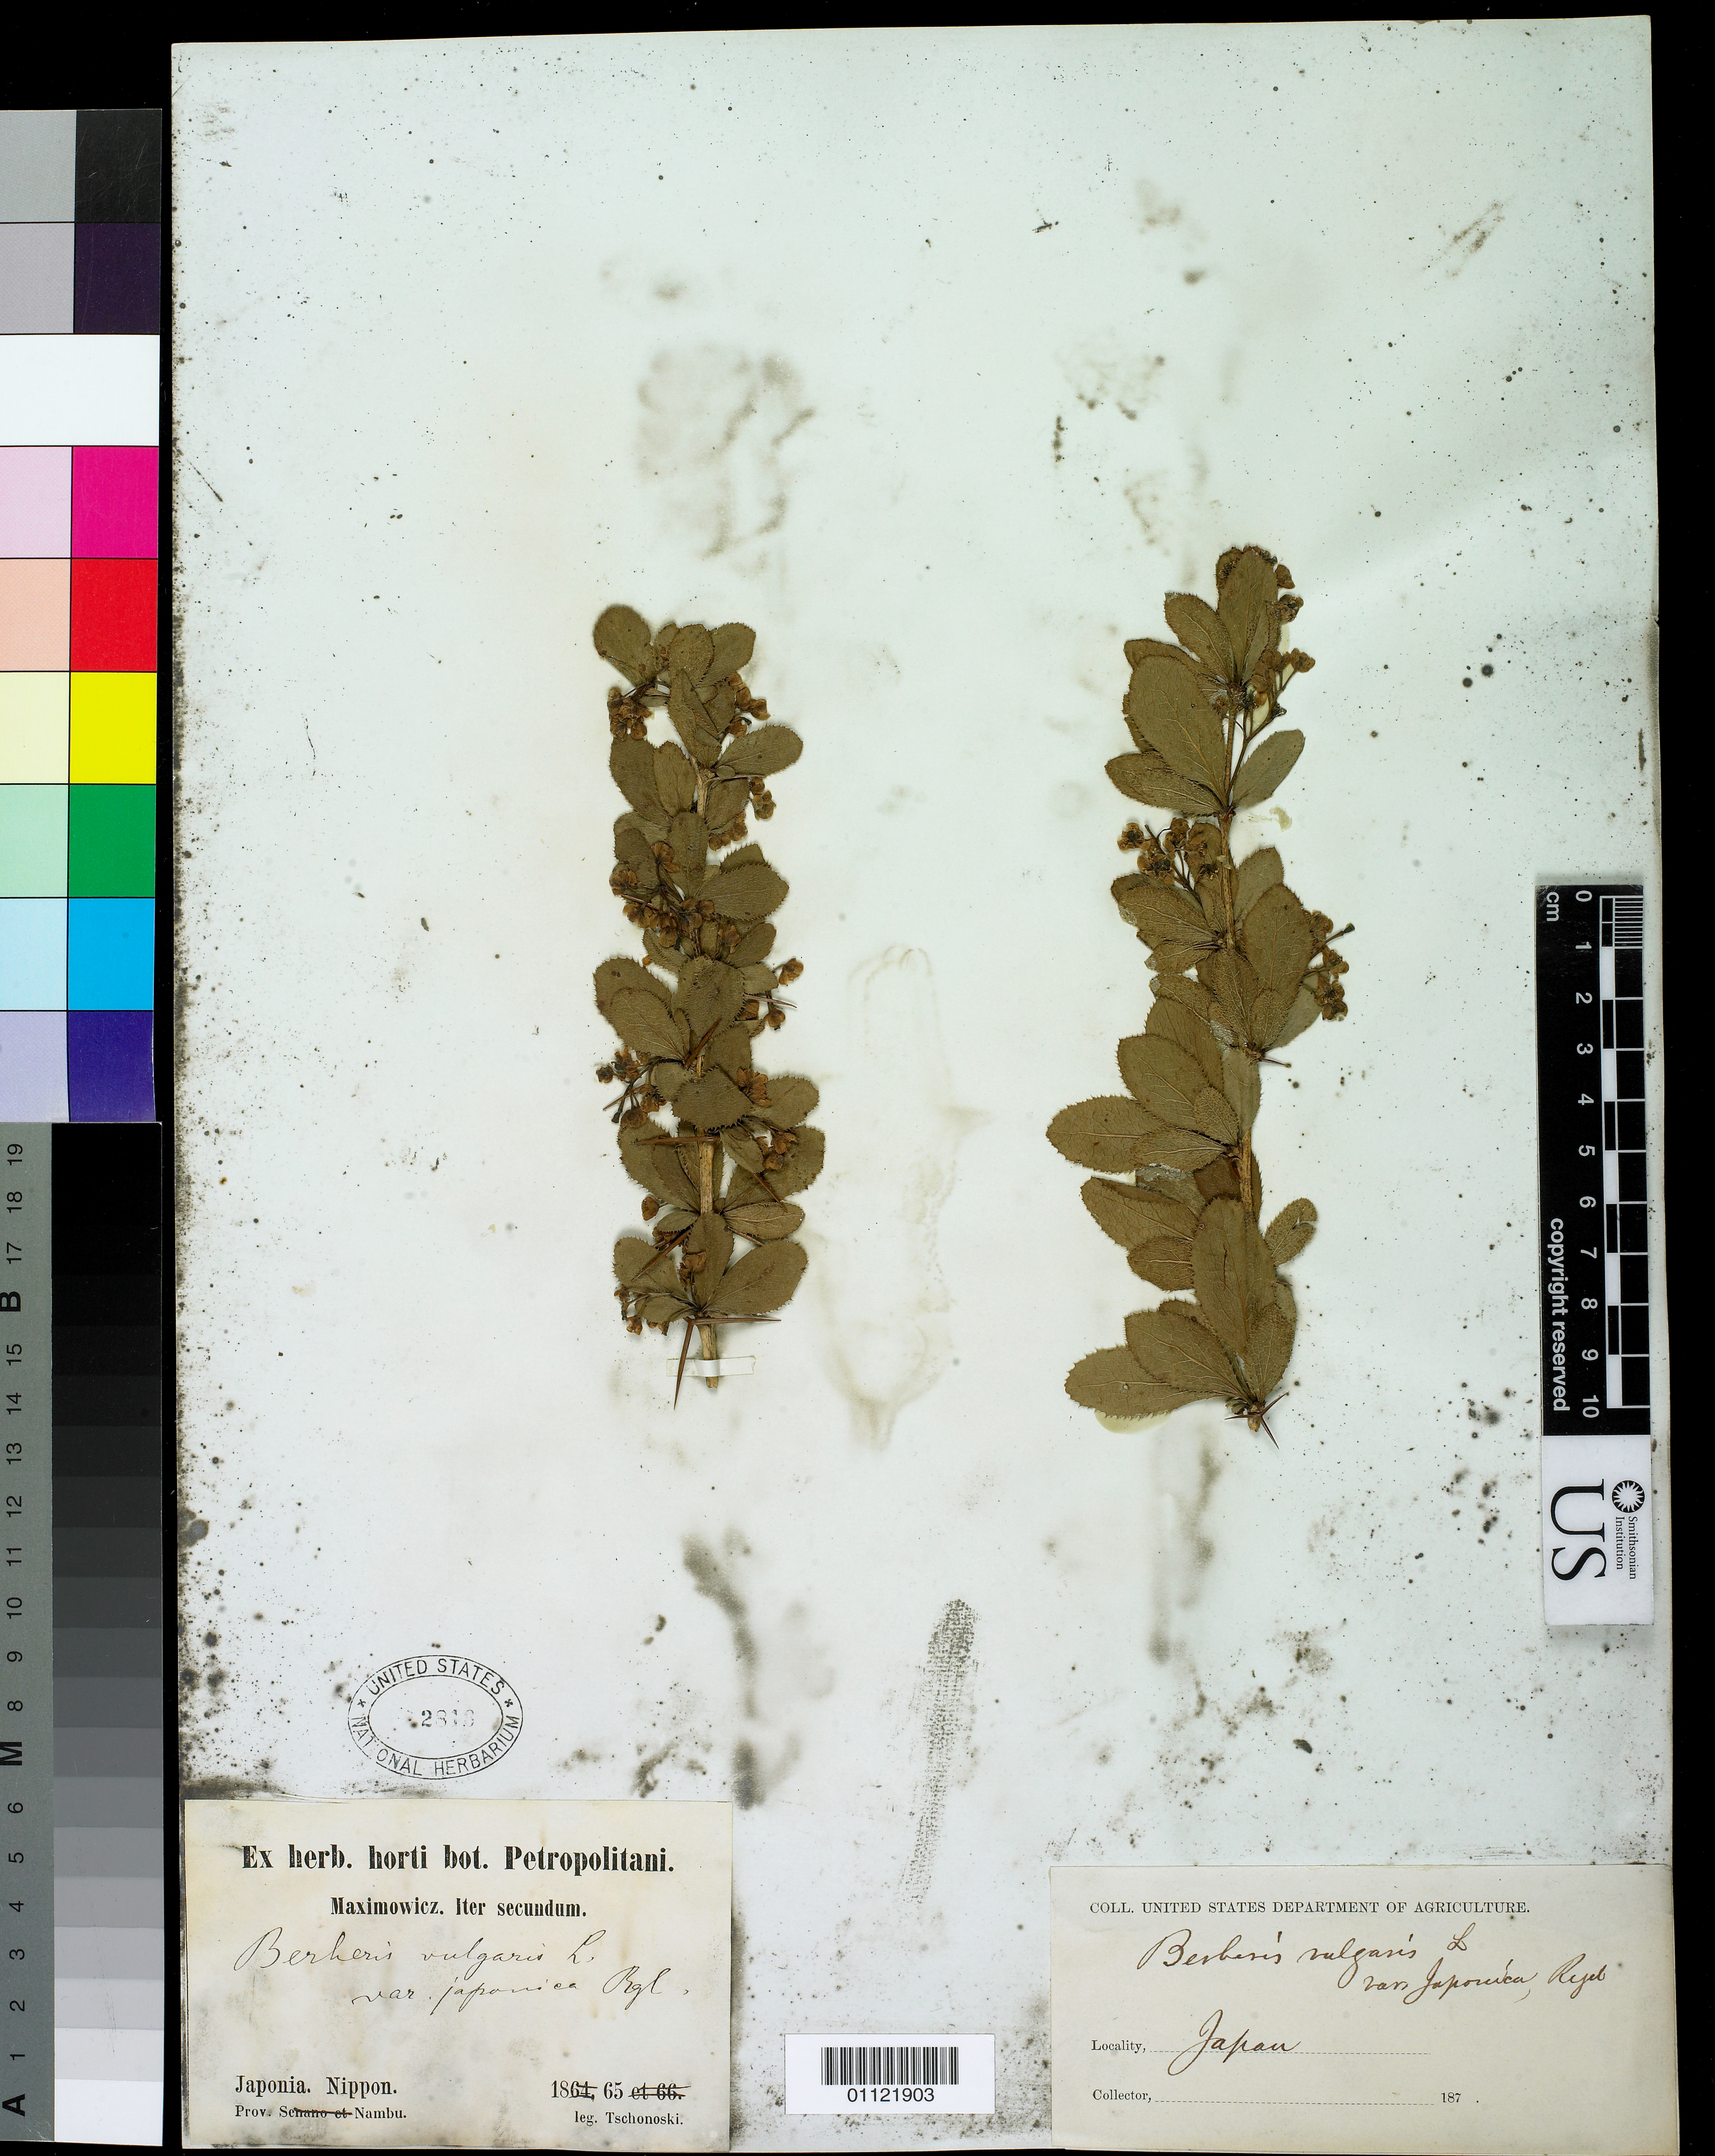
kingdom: Plantae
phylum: Tracheophyta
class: Magnoliopsida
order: Ranunculales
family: Berberidaceae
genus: Berberis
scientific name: Berberis amurensis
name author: Rupr.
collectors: S. Tschonoski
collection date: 1865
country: Japan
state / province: Aomori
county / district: Nambu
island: Honshu (Hondo)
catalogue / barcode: US 2816